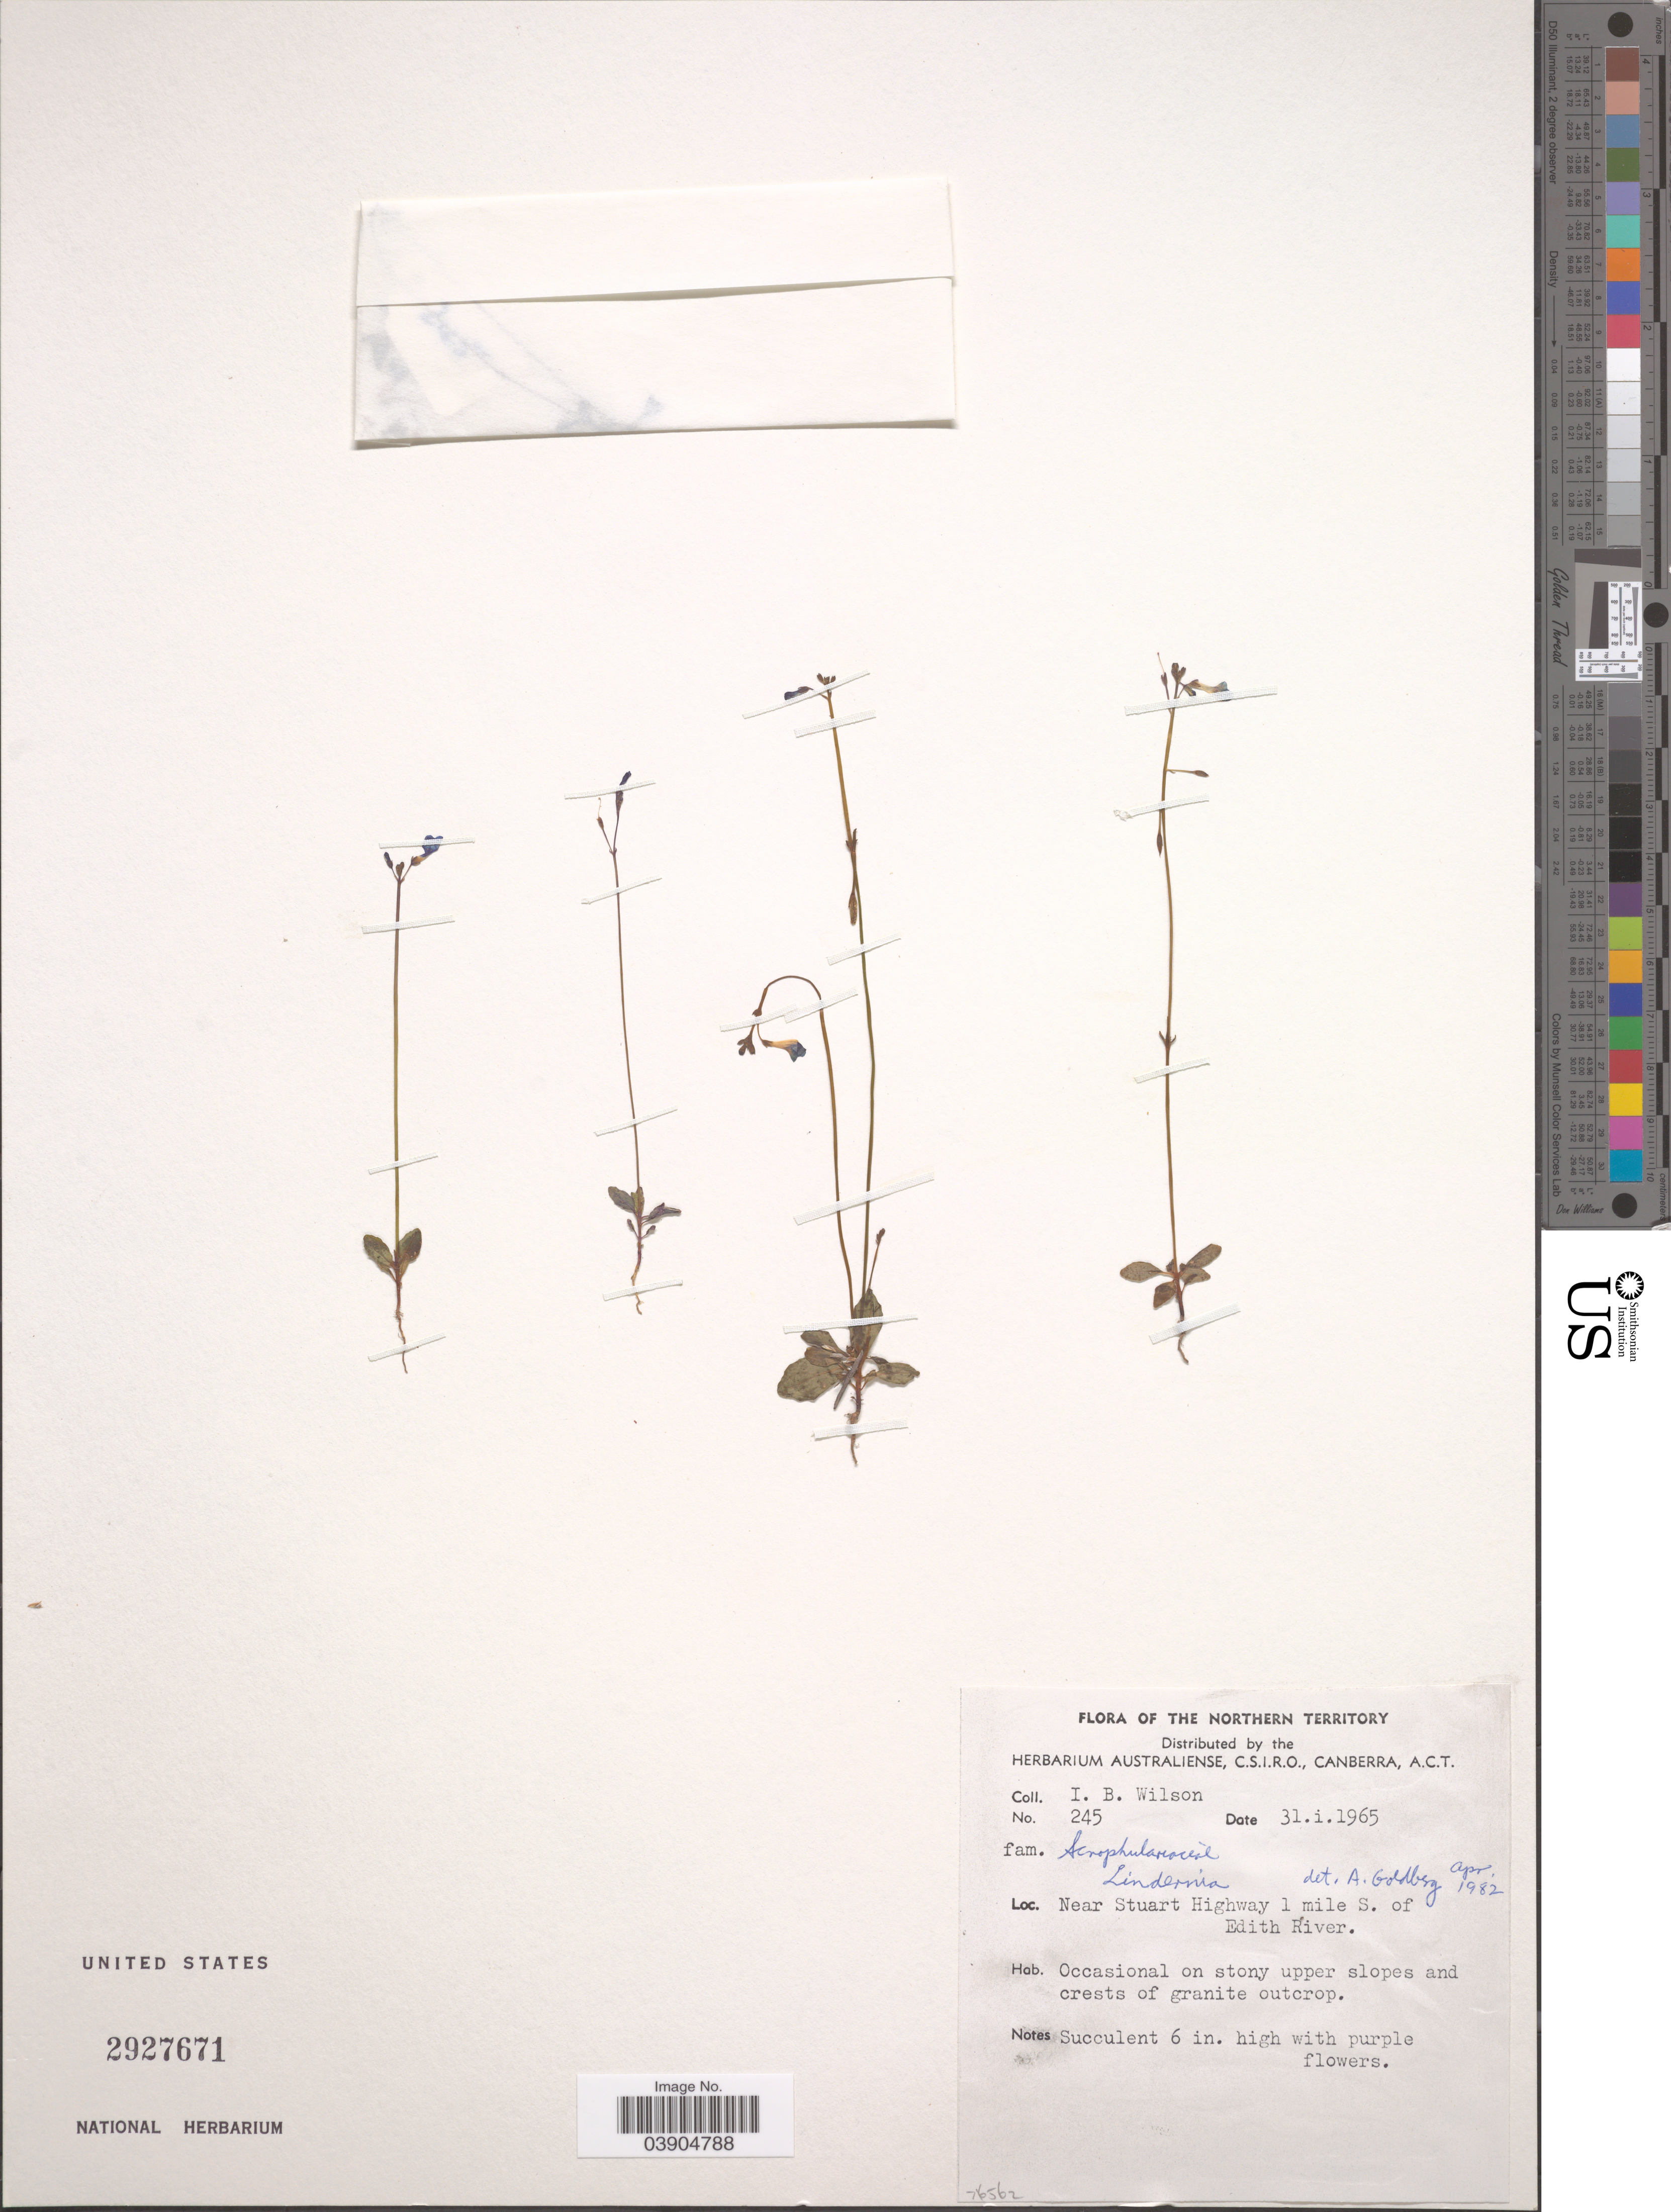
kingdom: Plantae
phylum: Tracheophyta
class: Magnoliopsida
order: Lamiales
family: Linderniaceae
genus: Lindernia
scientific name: Lindernia sp.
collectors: I. B. Wilson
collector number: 245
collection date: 1965-01-31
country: Australia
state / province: Northern Territory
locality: Near Stuart Highway 1 mile S. of Edith River.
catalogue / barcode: US 2927671